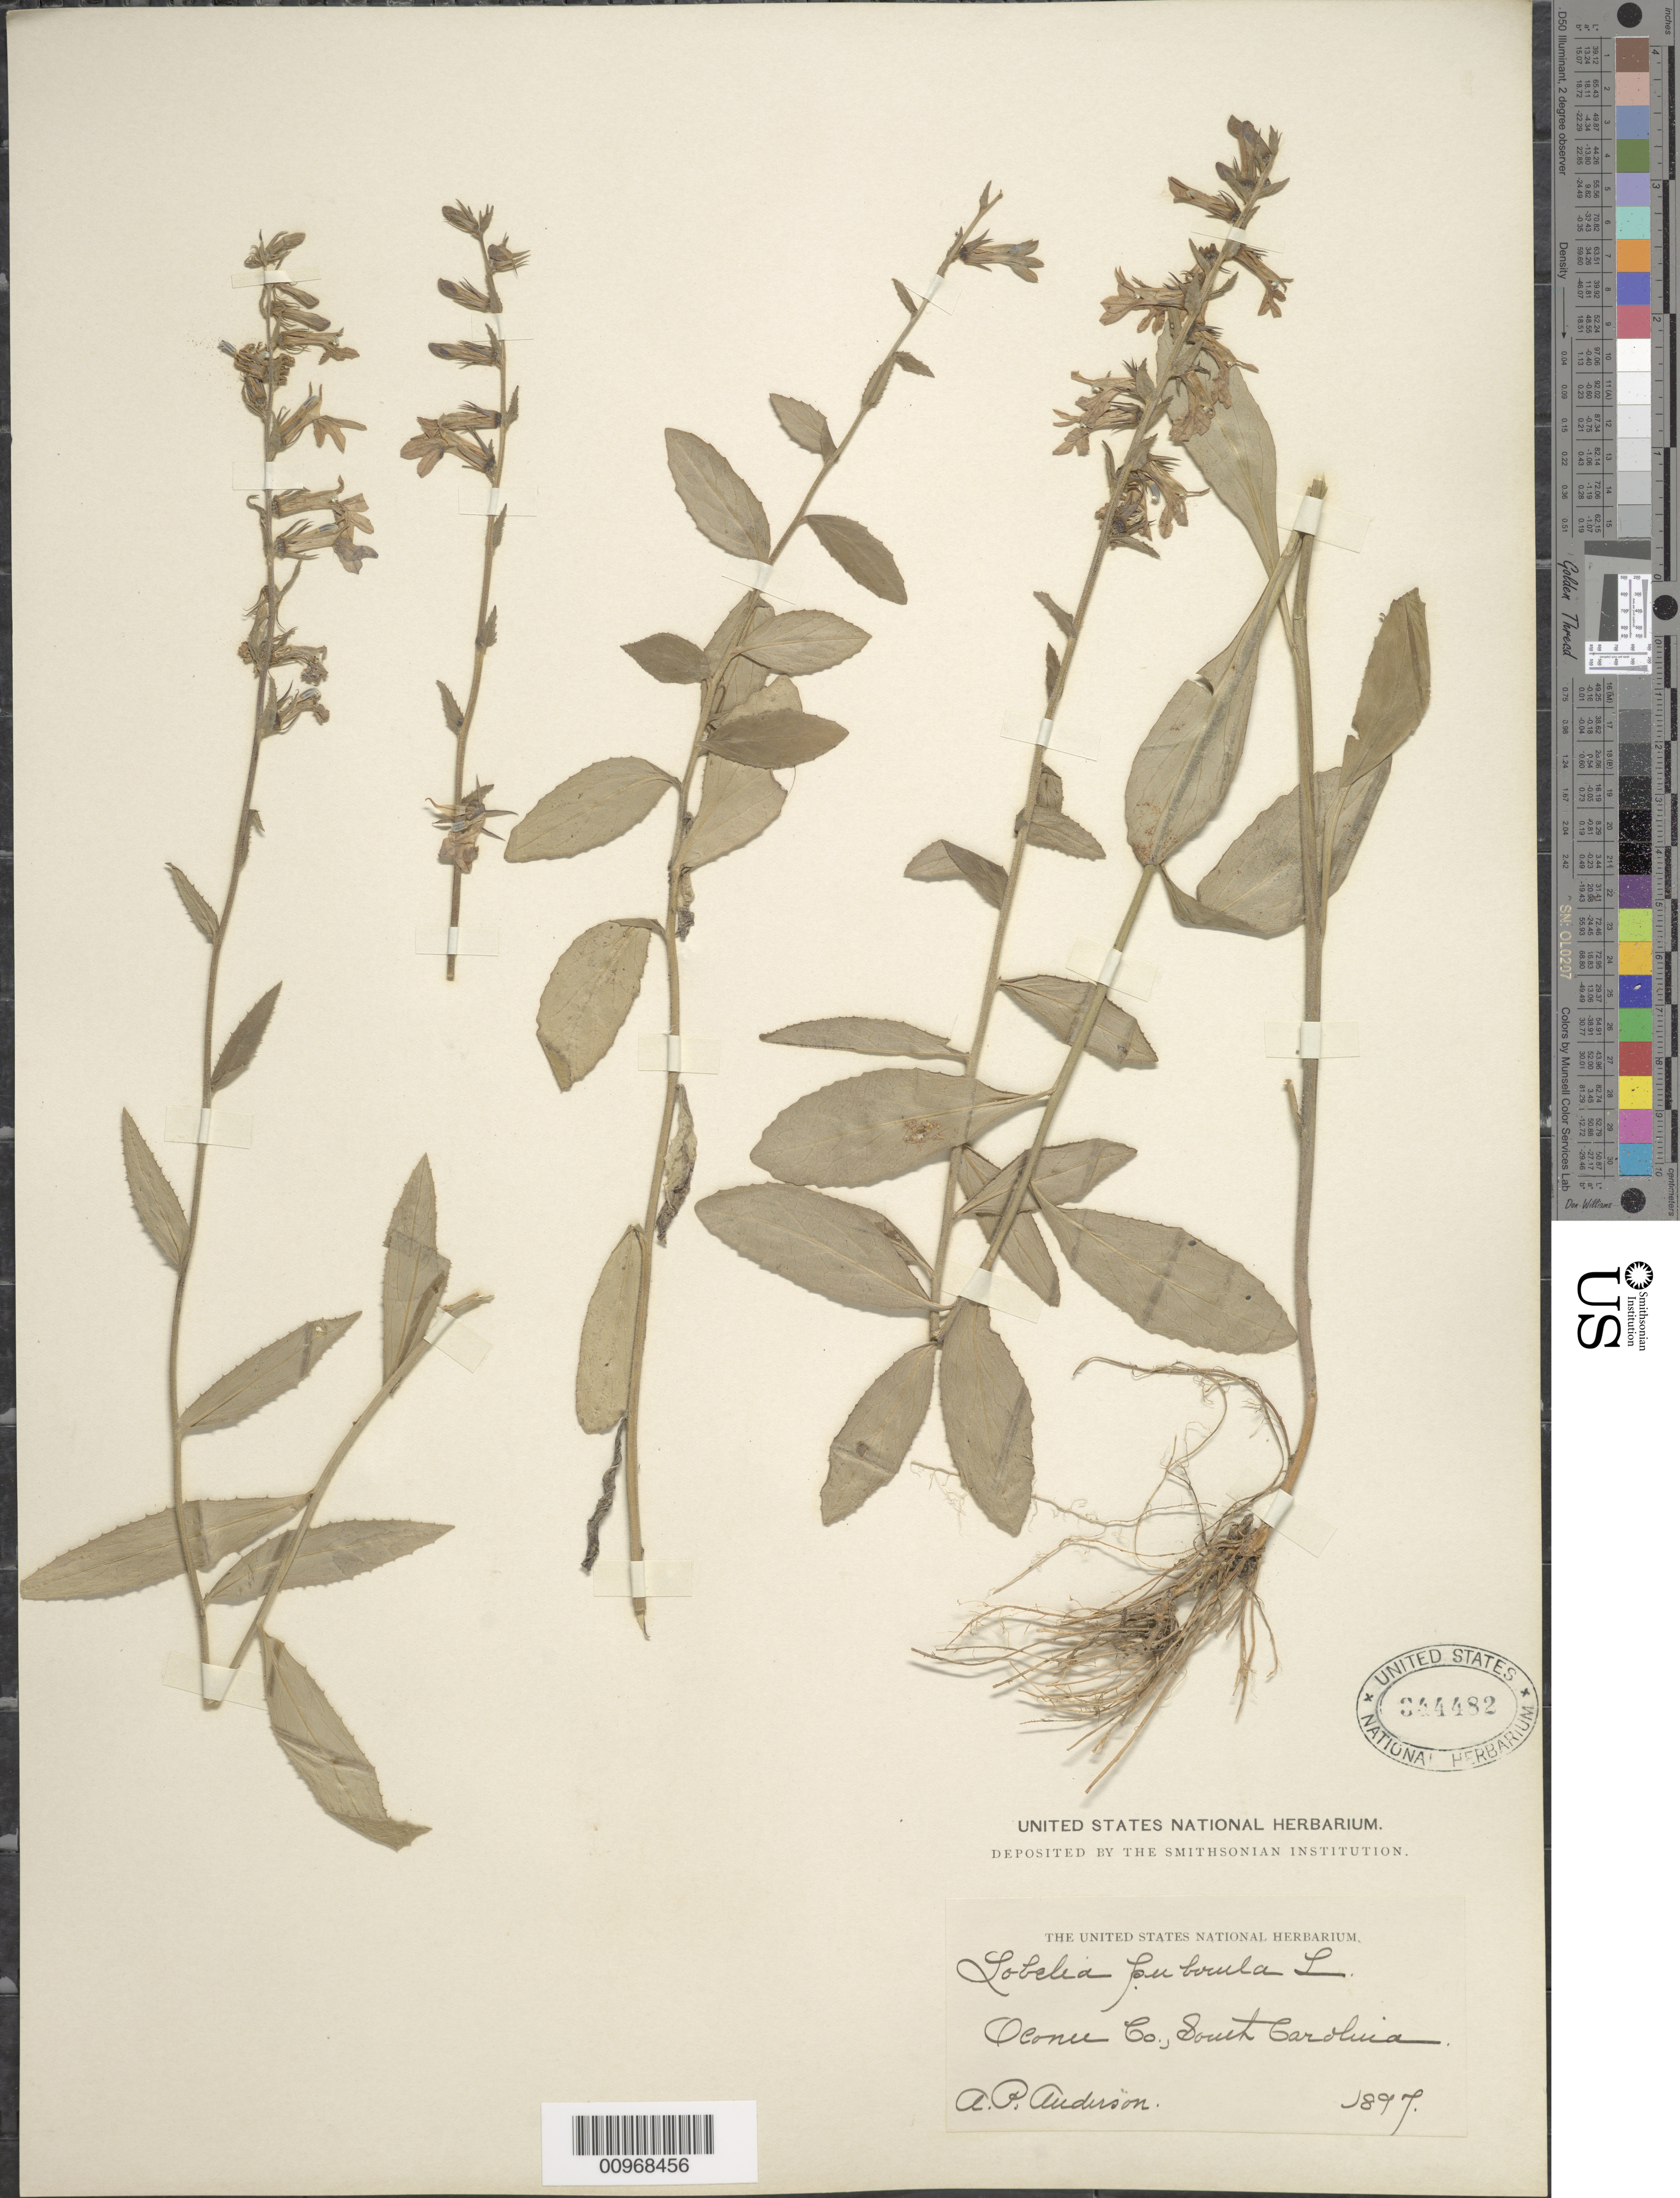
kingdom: Plantae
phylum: Tracheophyta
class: Magnoliopsida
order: Asterales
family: Campanulaceae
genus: Lobelia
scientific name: Lobelia puberula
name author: Michx.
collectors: A. P. Anderson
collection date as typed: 1897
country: United States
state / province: South Carolina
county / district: Oconee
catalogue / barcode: US 344482